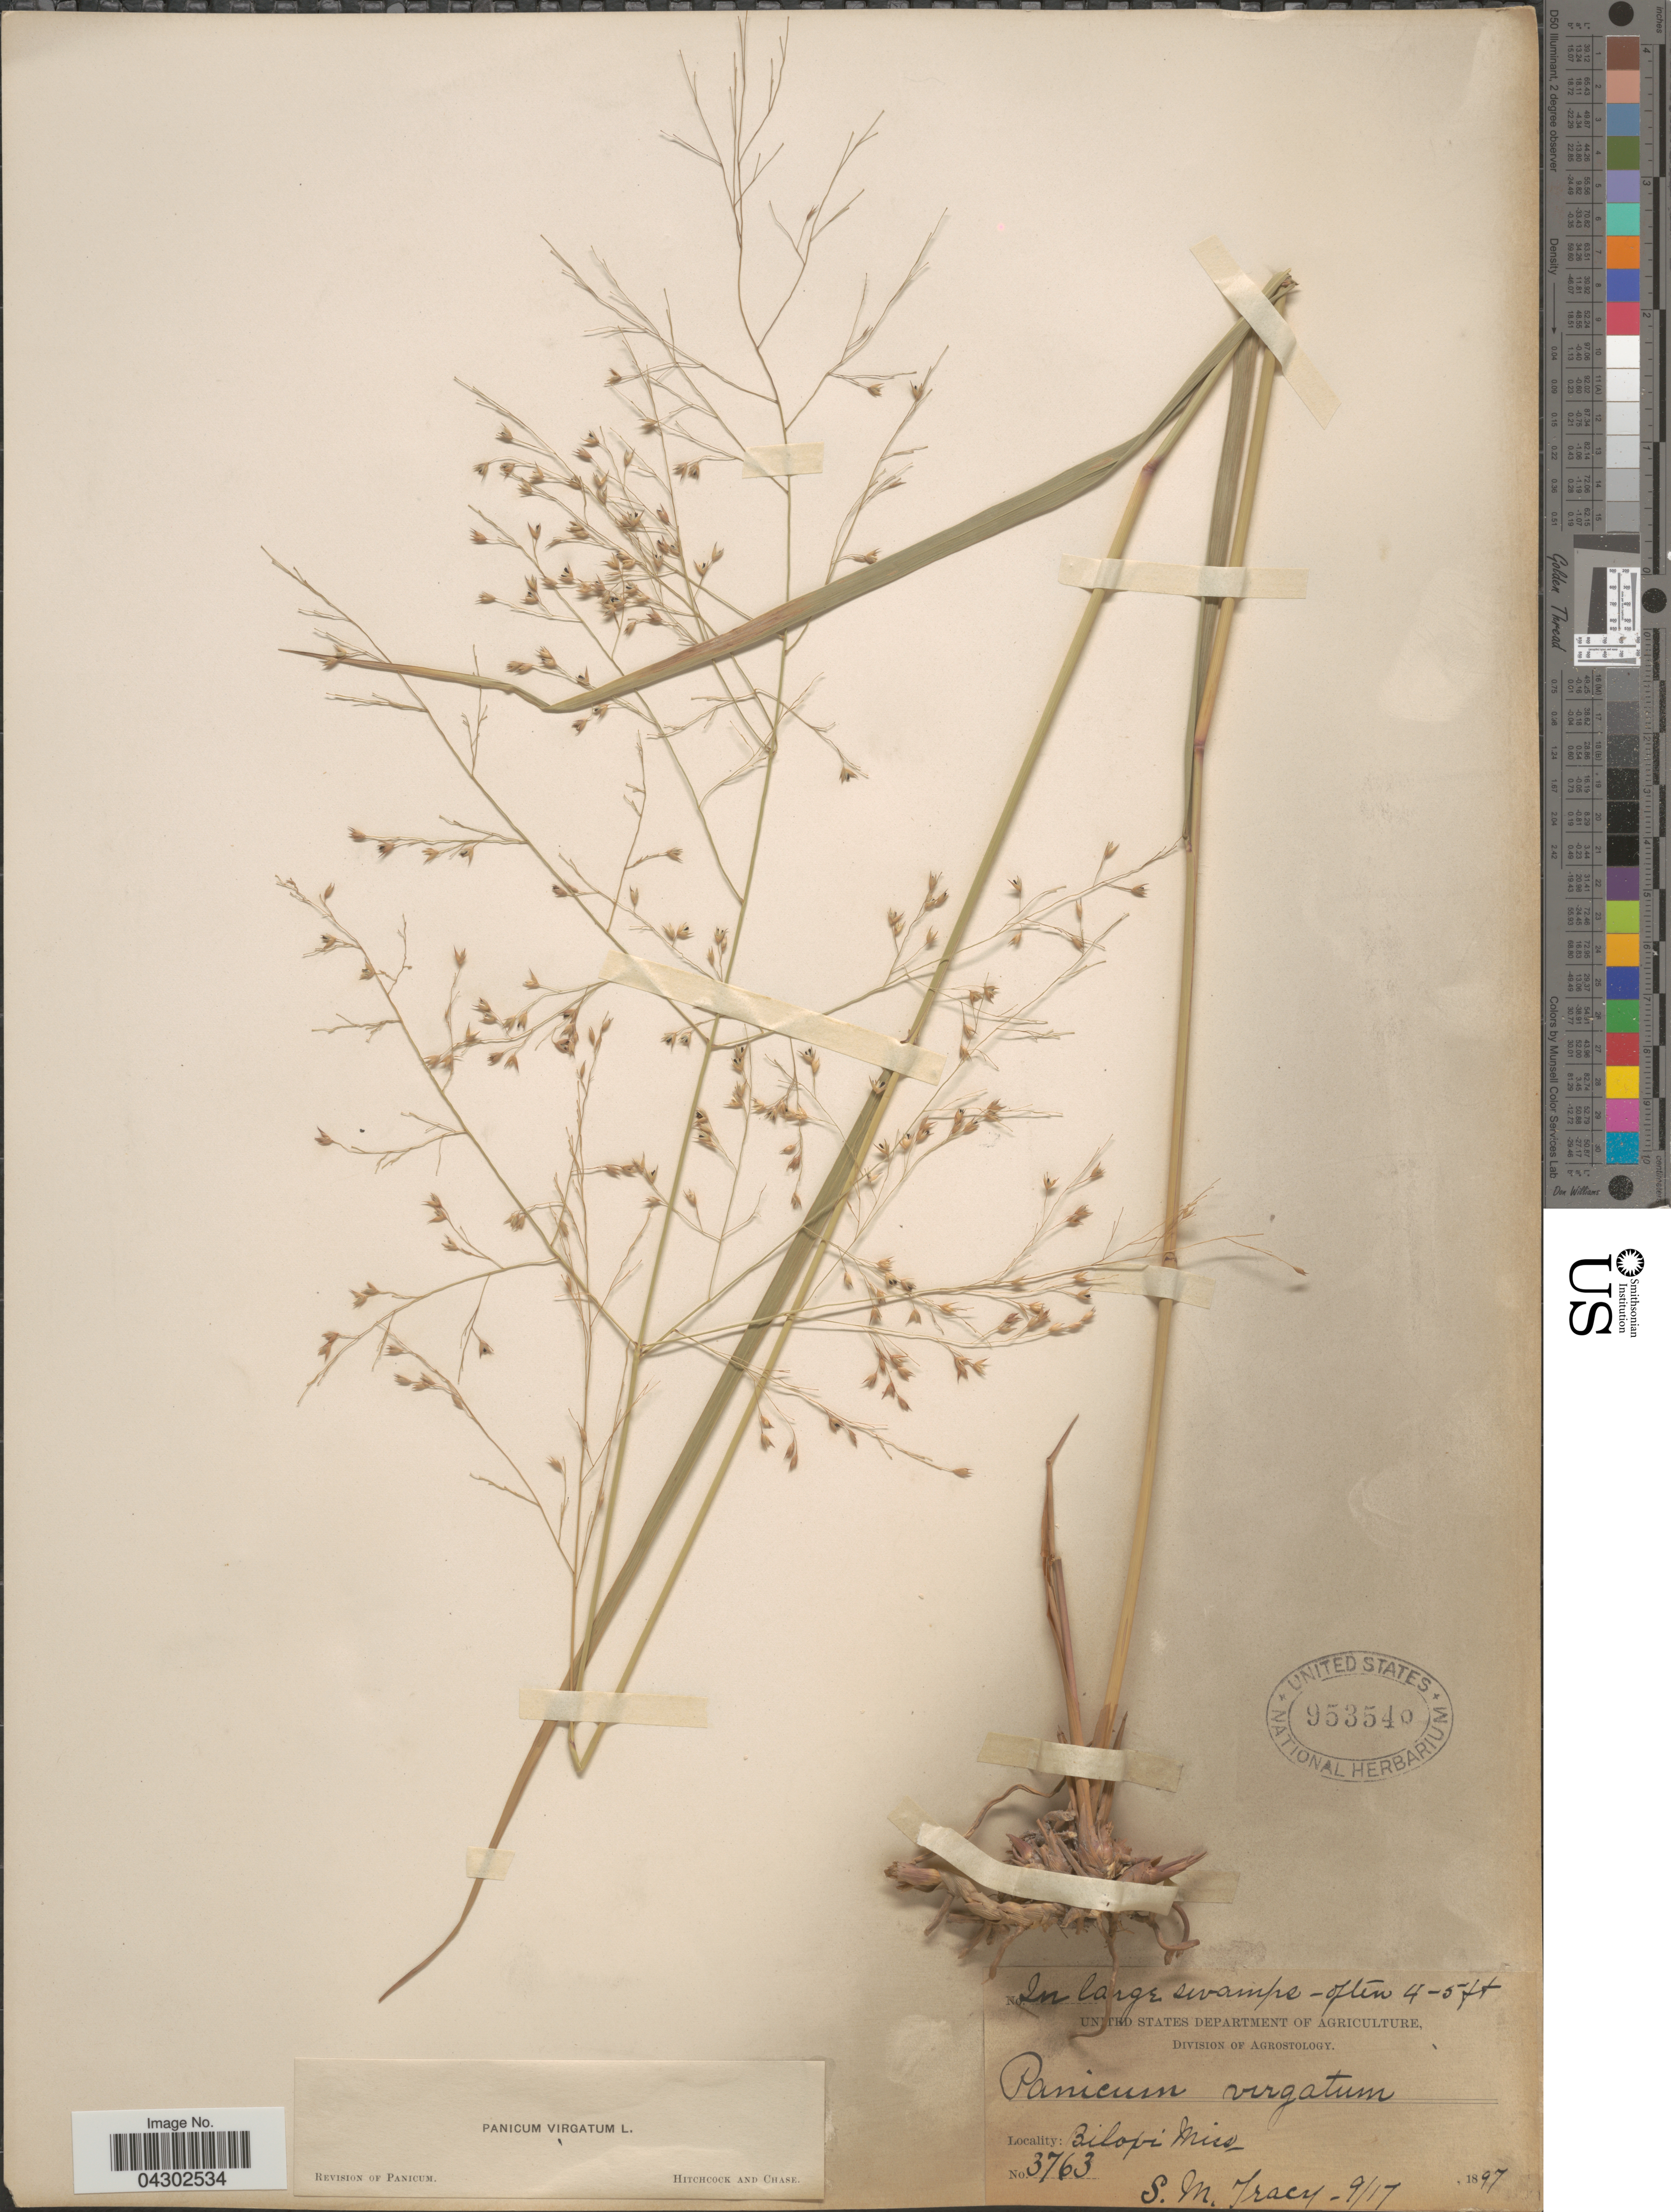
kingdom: Plantae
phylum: Tracheophyta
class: Liliopsida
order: Poales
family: Poaceae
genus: Panicum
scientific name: Panicum virgatum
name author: L.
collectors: S. M. Tracy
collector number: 3763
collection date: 1897-09-17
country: United States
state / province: Mississippi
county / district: Harrison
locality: Biloxi.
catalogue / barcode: US 953540